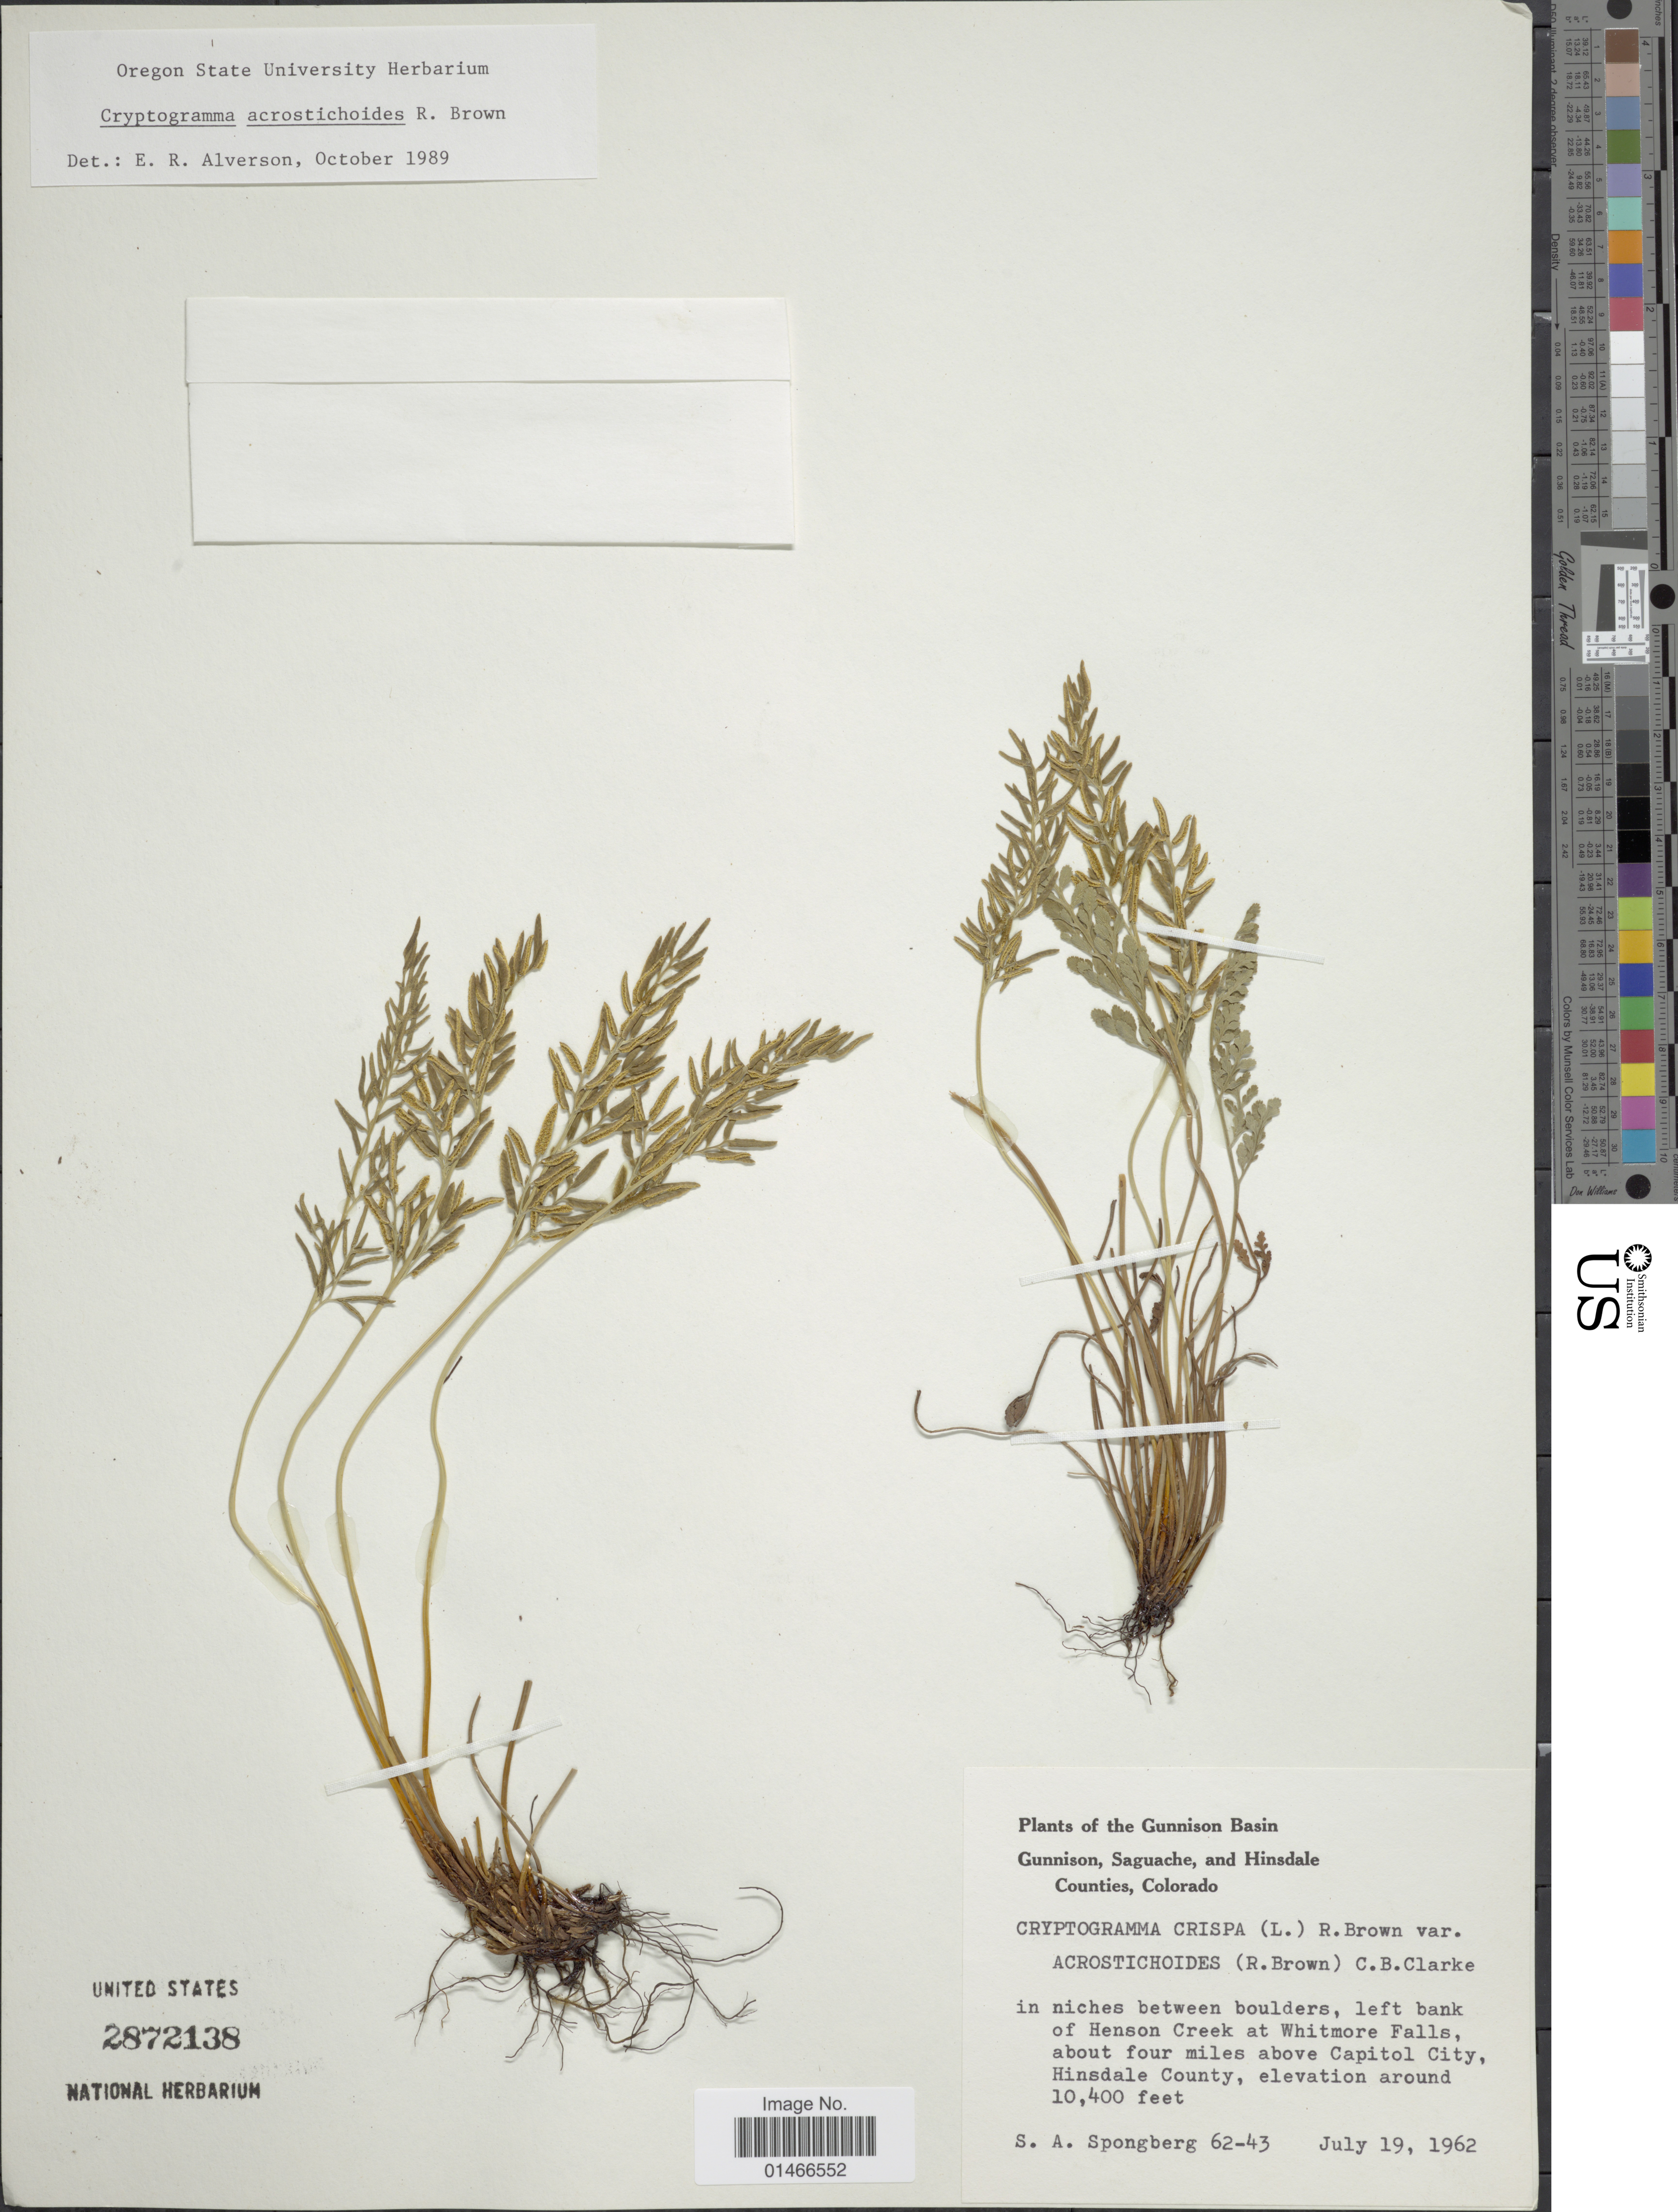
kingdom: Plantae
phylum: Tracheophyta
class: Polypodiopsida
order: Polypodiales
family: Pteridaceae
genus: Cryptogramma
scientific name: Cryptogramma acrostichoides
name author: R. Br.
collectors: S. A.Spongberg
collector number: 62-43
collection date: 1962-07-19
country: United States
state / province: Colorado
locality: The Gunnison Basin. Gunnison, Saguache, and Hinsdale Counties. In niches between boulders, left bank of Henson Creek at Whitmore Falls, about four miles above Capitol City, Hinsdale County.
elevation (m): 3170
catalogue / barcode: US 2872138